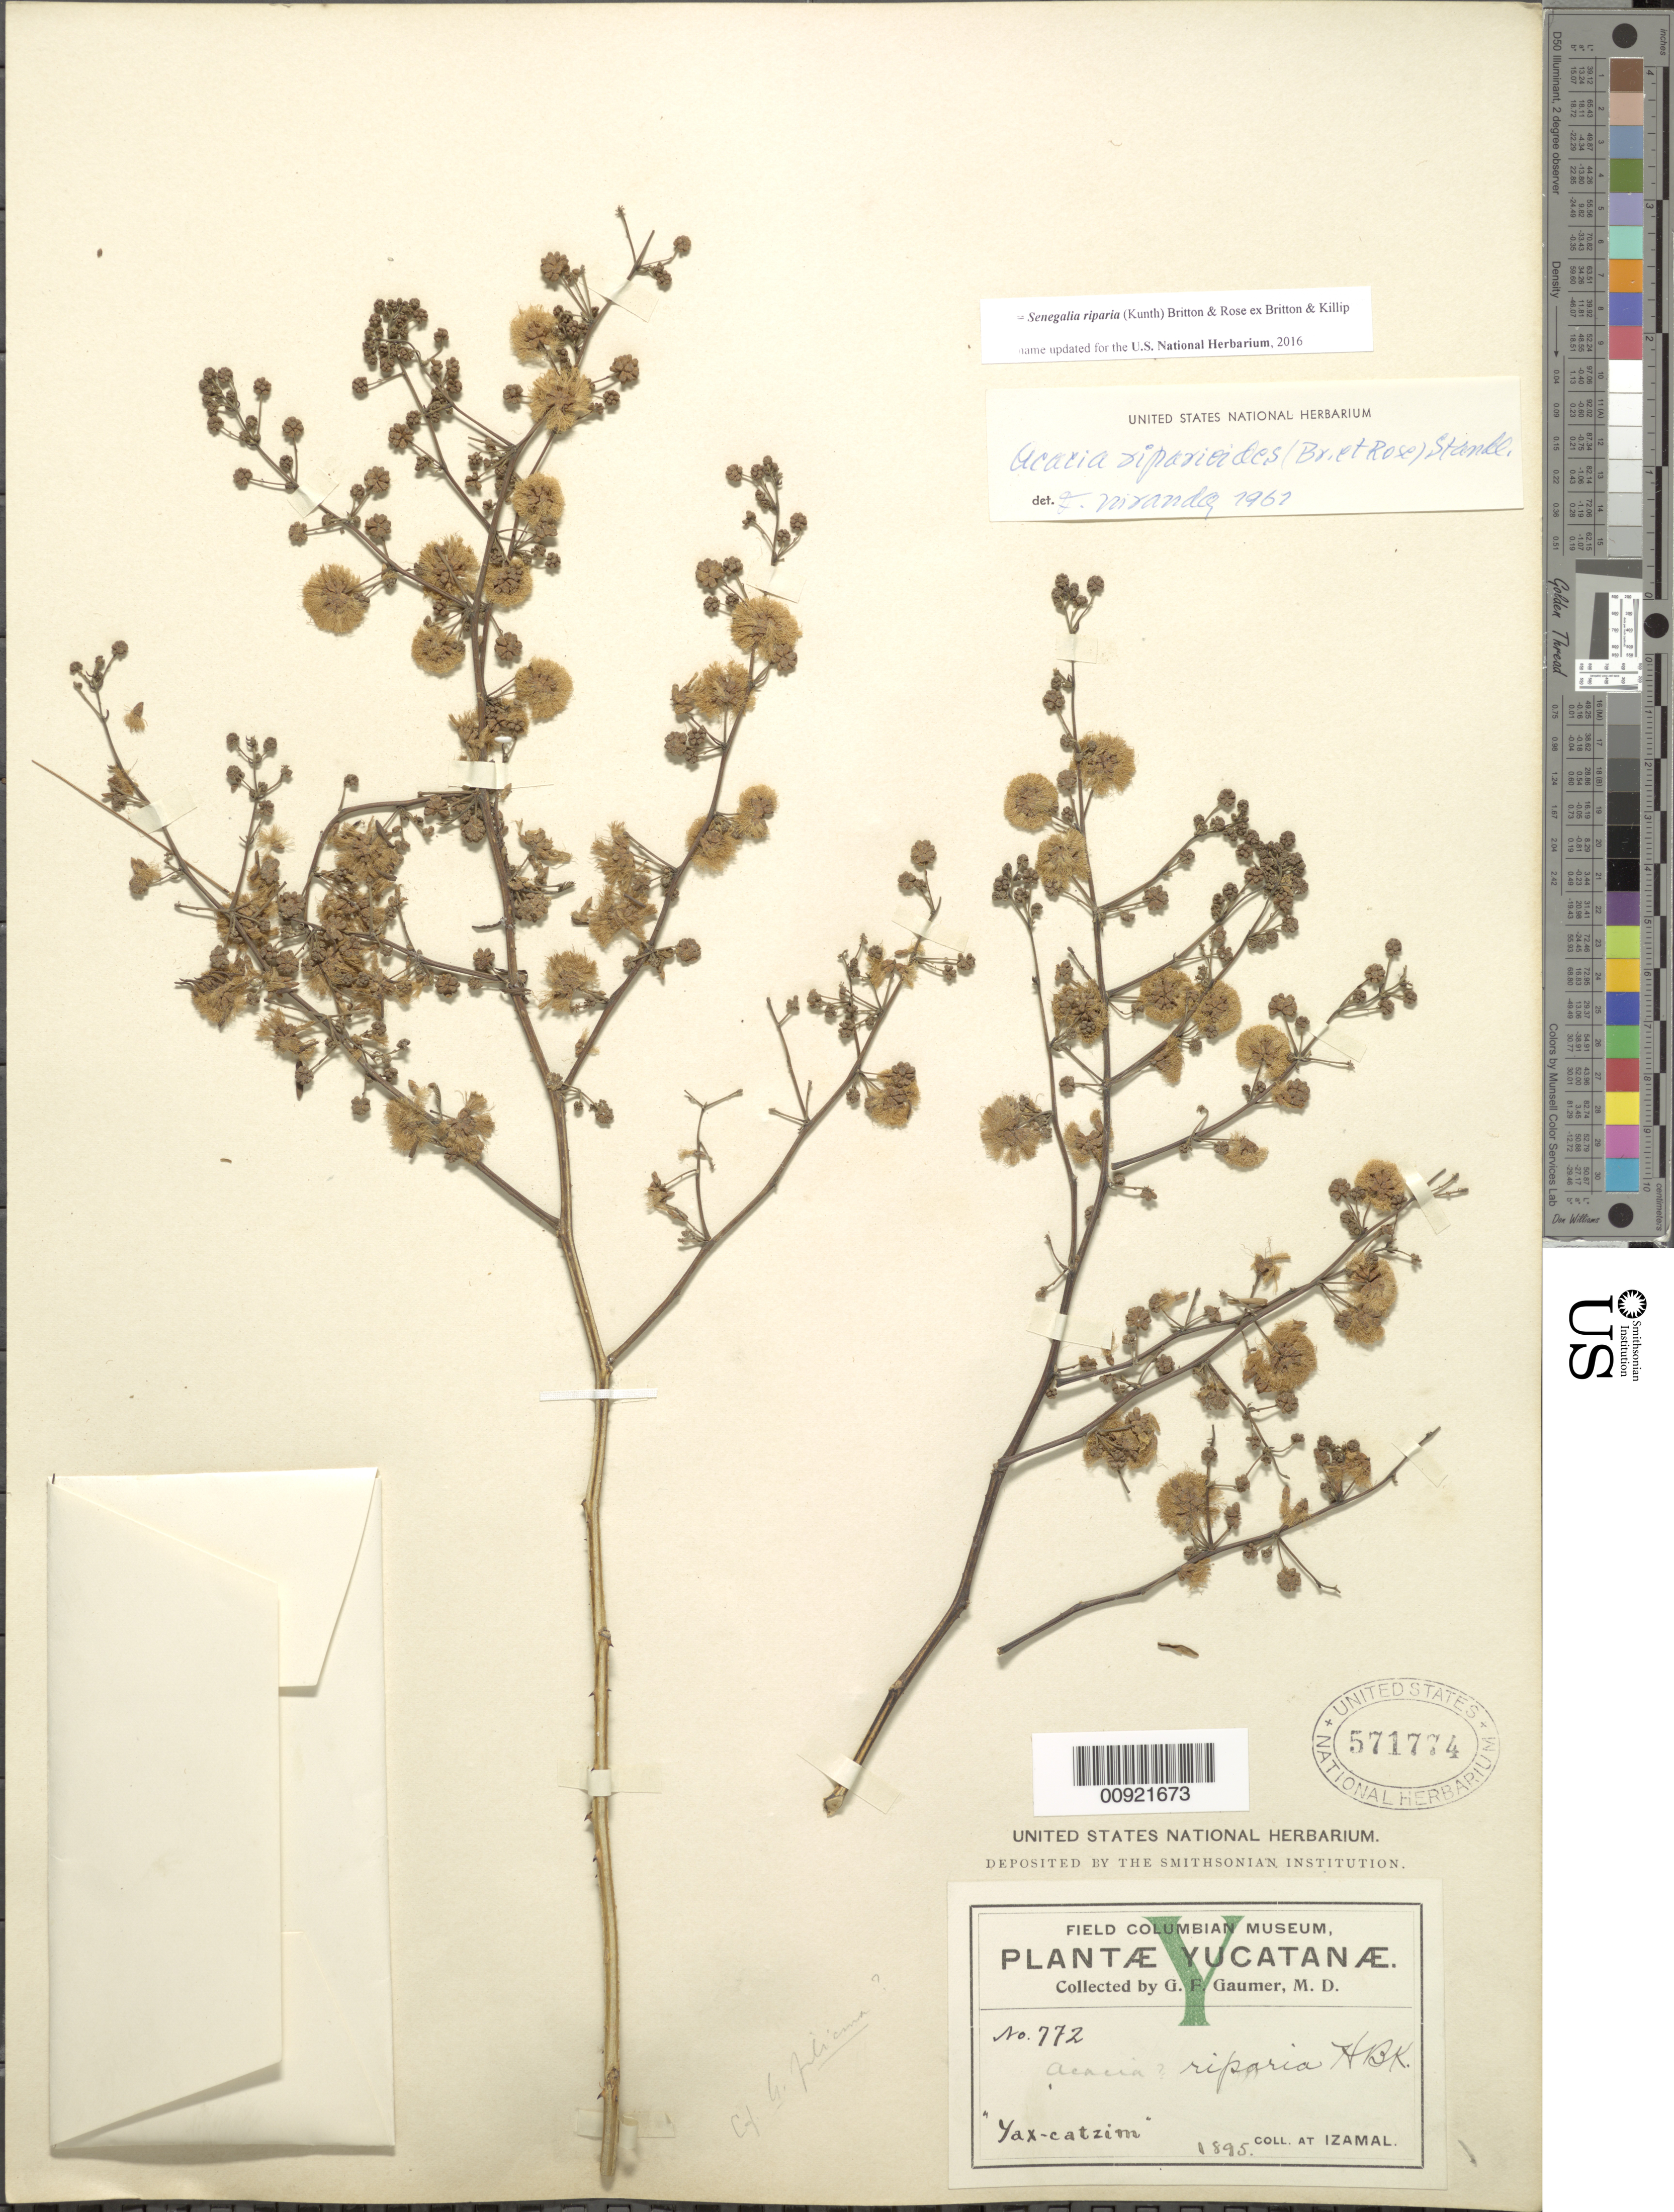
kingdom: Plantae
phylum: Tracheophyta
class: Magnoliopsida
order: Fabales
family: Fabaceae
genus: Senegalia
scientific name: Senegalia riparia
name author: (Kunth) Britton & Rose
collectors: G. F. Gaumer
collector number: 772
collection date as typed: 1895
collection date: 1895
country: Mexico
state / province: Yucatán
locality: Izamal.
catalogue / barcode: US 571774